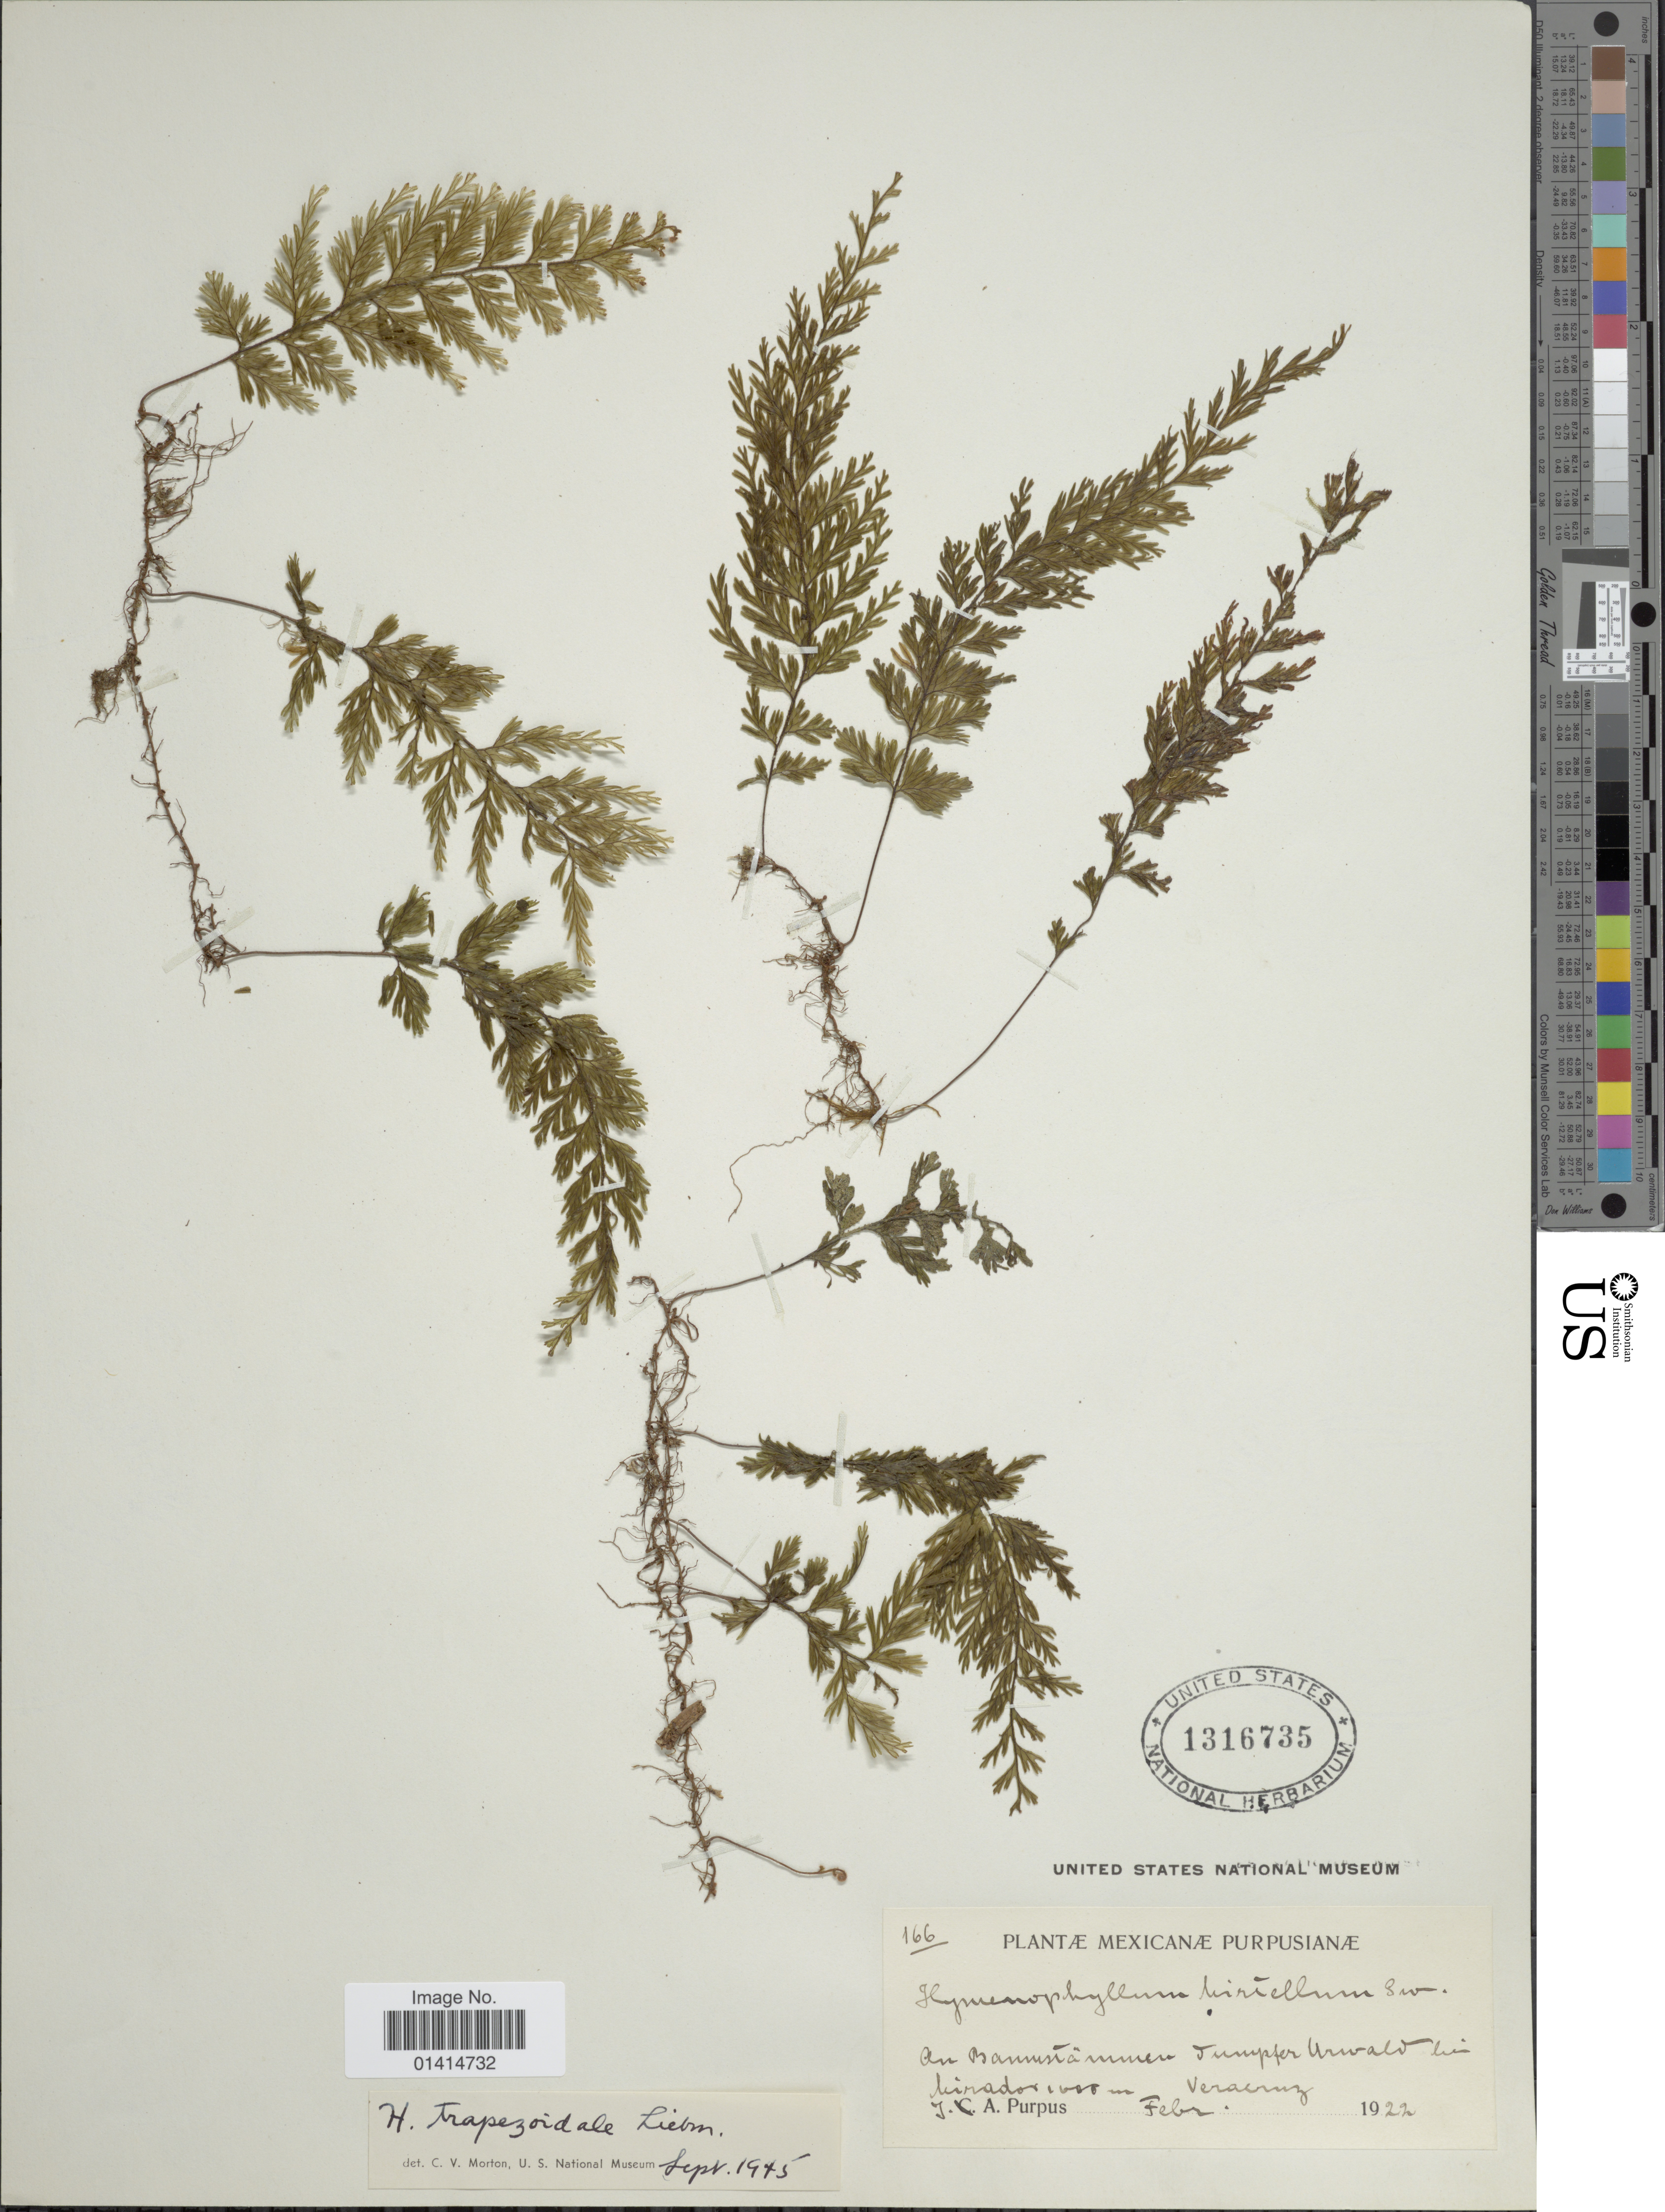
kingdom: Plantae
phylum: Tracheophyta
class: Polypodiopsida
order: Hymenophyllales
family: Hymenophyllaceae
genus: Hymenophyllum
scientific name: Hymenophyllum trapezoidale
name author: Liebm.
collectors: J. A. Purpus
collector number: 166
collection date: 1922-02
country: Mexico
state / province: Veracruz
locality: An Baumstammen dumpfer Urwald bei Mirador, Veracruz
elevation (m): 1000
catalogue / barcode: US 1316735